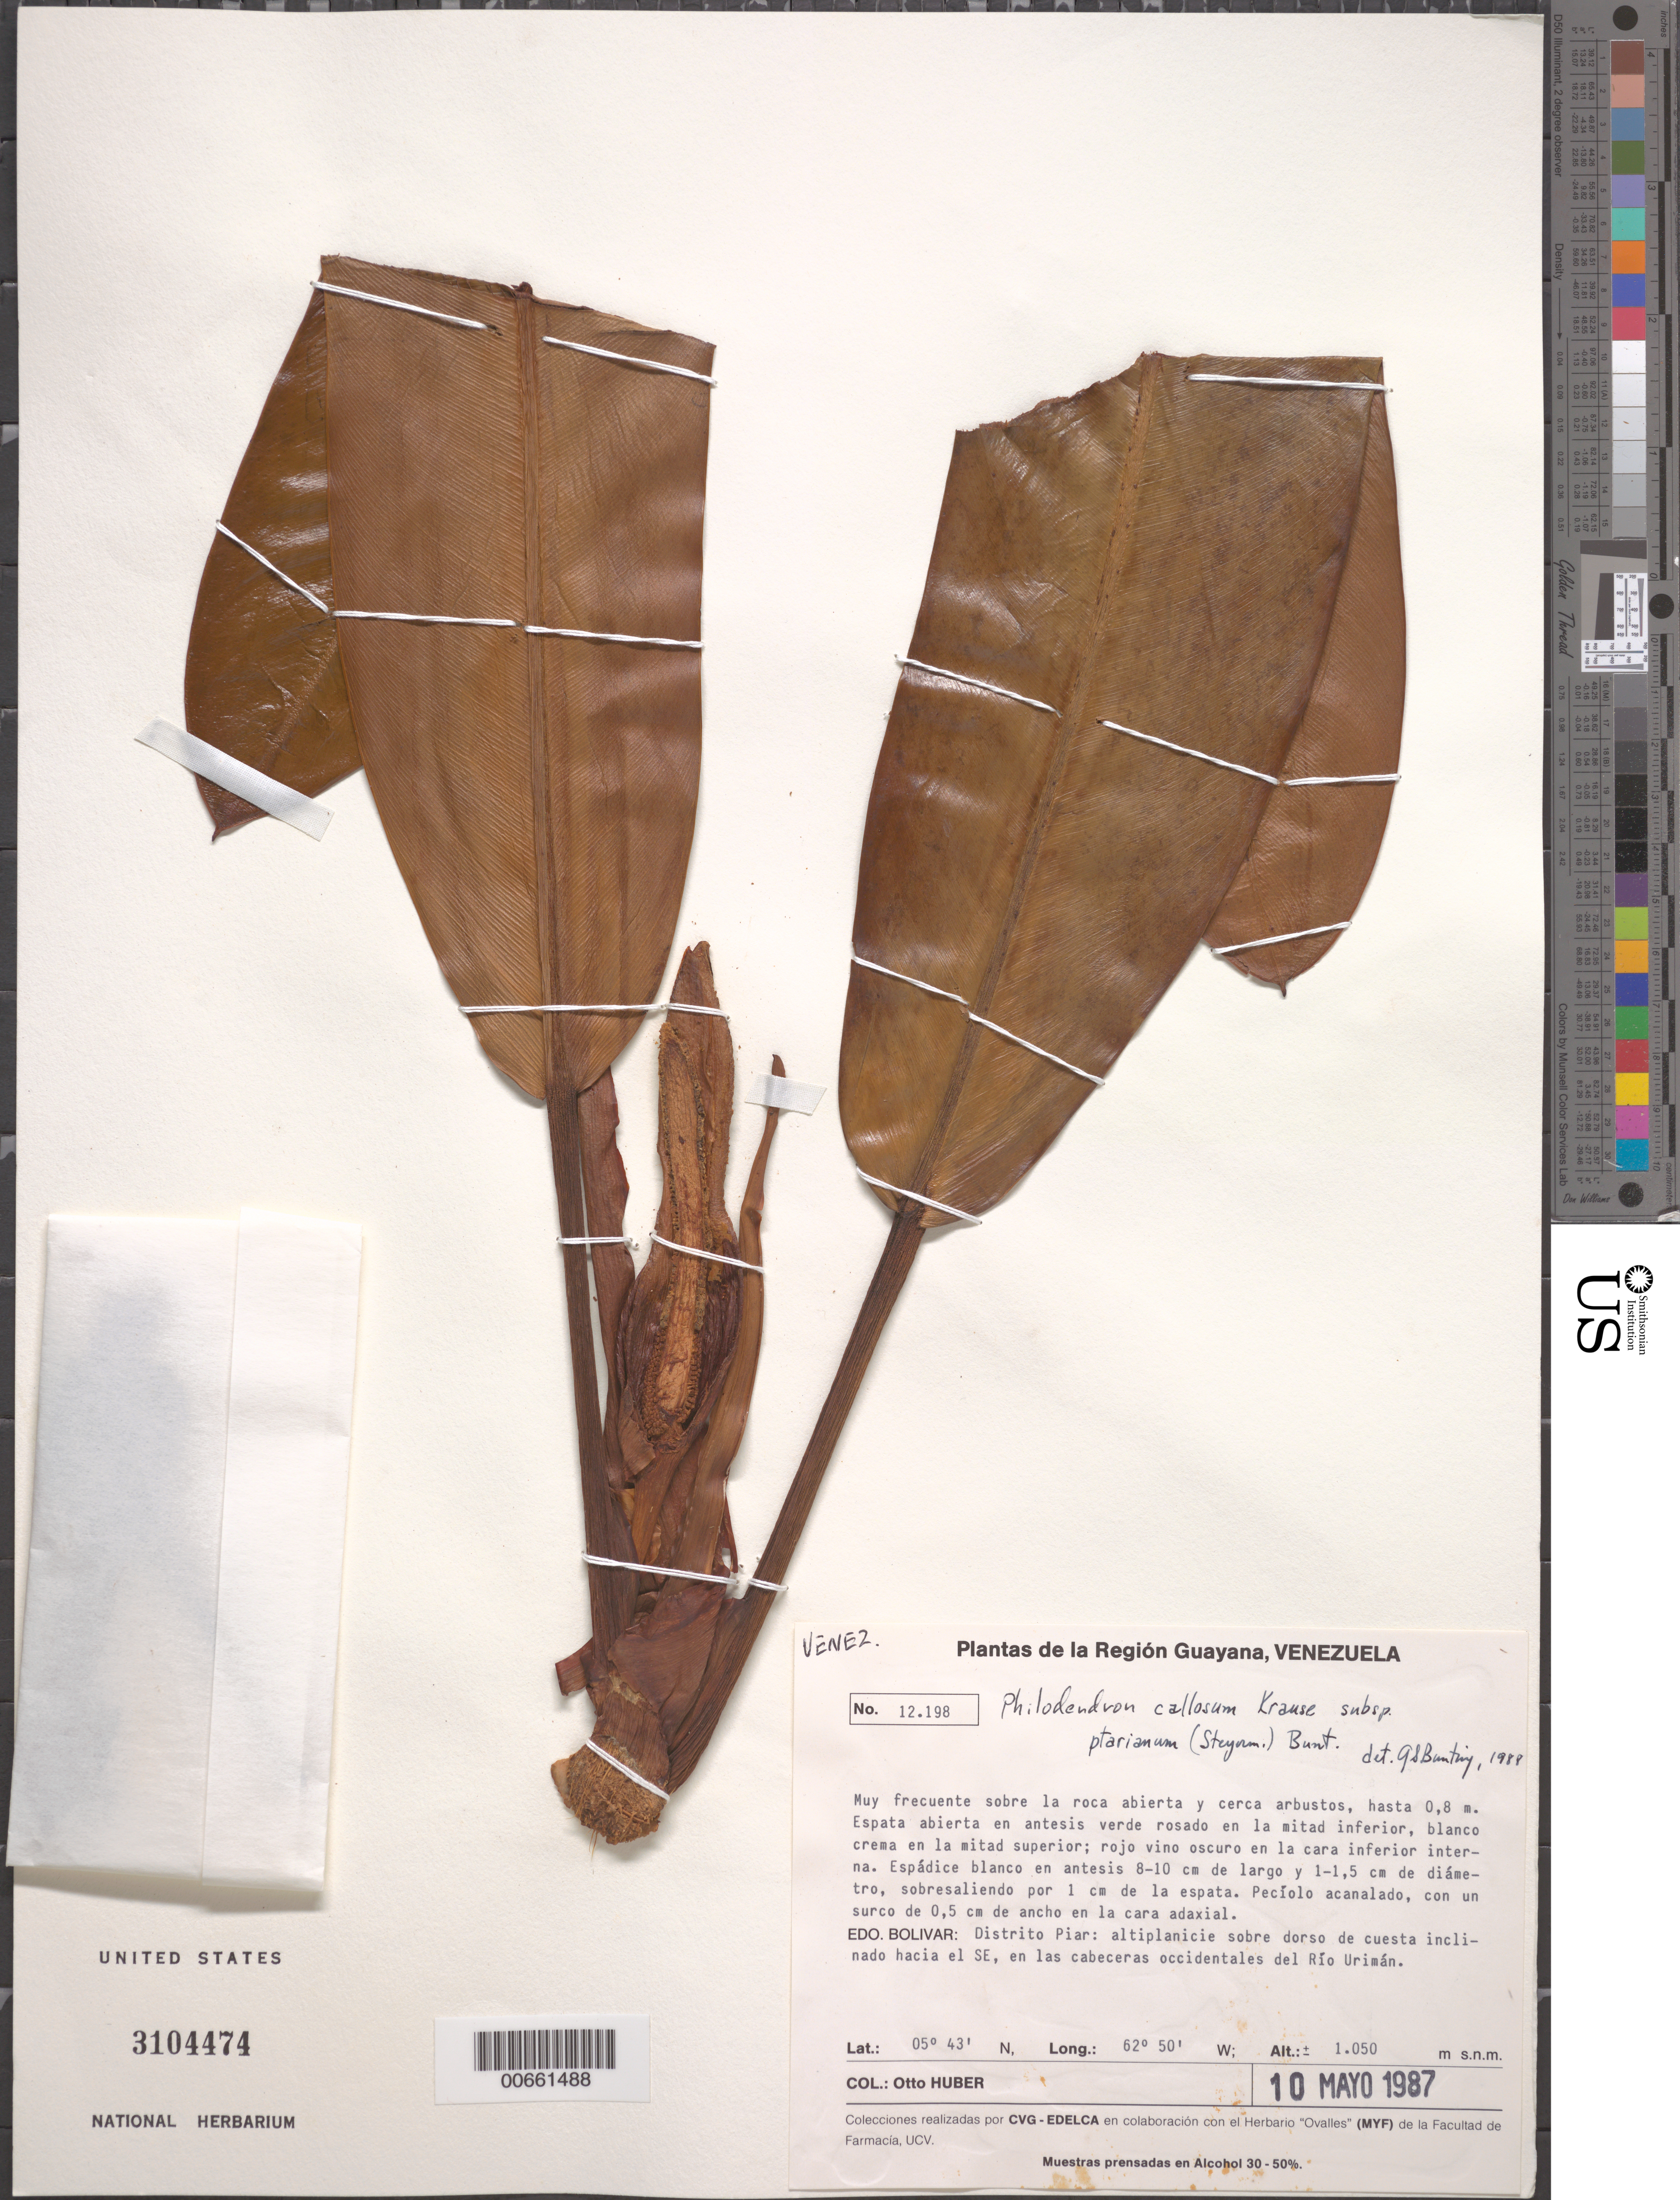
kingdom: Plantae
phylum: Tracheophyta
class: Liliopsida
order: Alismatales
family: Araceae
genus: Philodendron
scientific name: Philodendron callosum subsp. ptarianum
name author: (Steyerm.) G.S. Bunting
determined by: Bunting, G. S.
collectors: O. Huber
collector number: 12198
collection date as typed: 10-May-87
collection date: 1987-05-10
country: Venezuela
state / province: Bolívar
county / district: Piar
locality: Río Urimán, cabeceras occidentales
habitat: Open rock and on bushes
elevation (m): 1050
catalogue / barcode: US 3104474